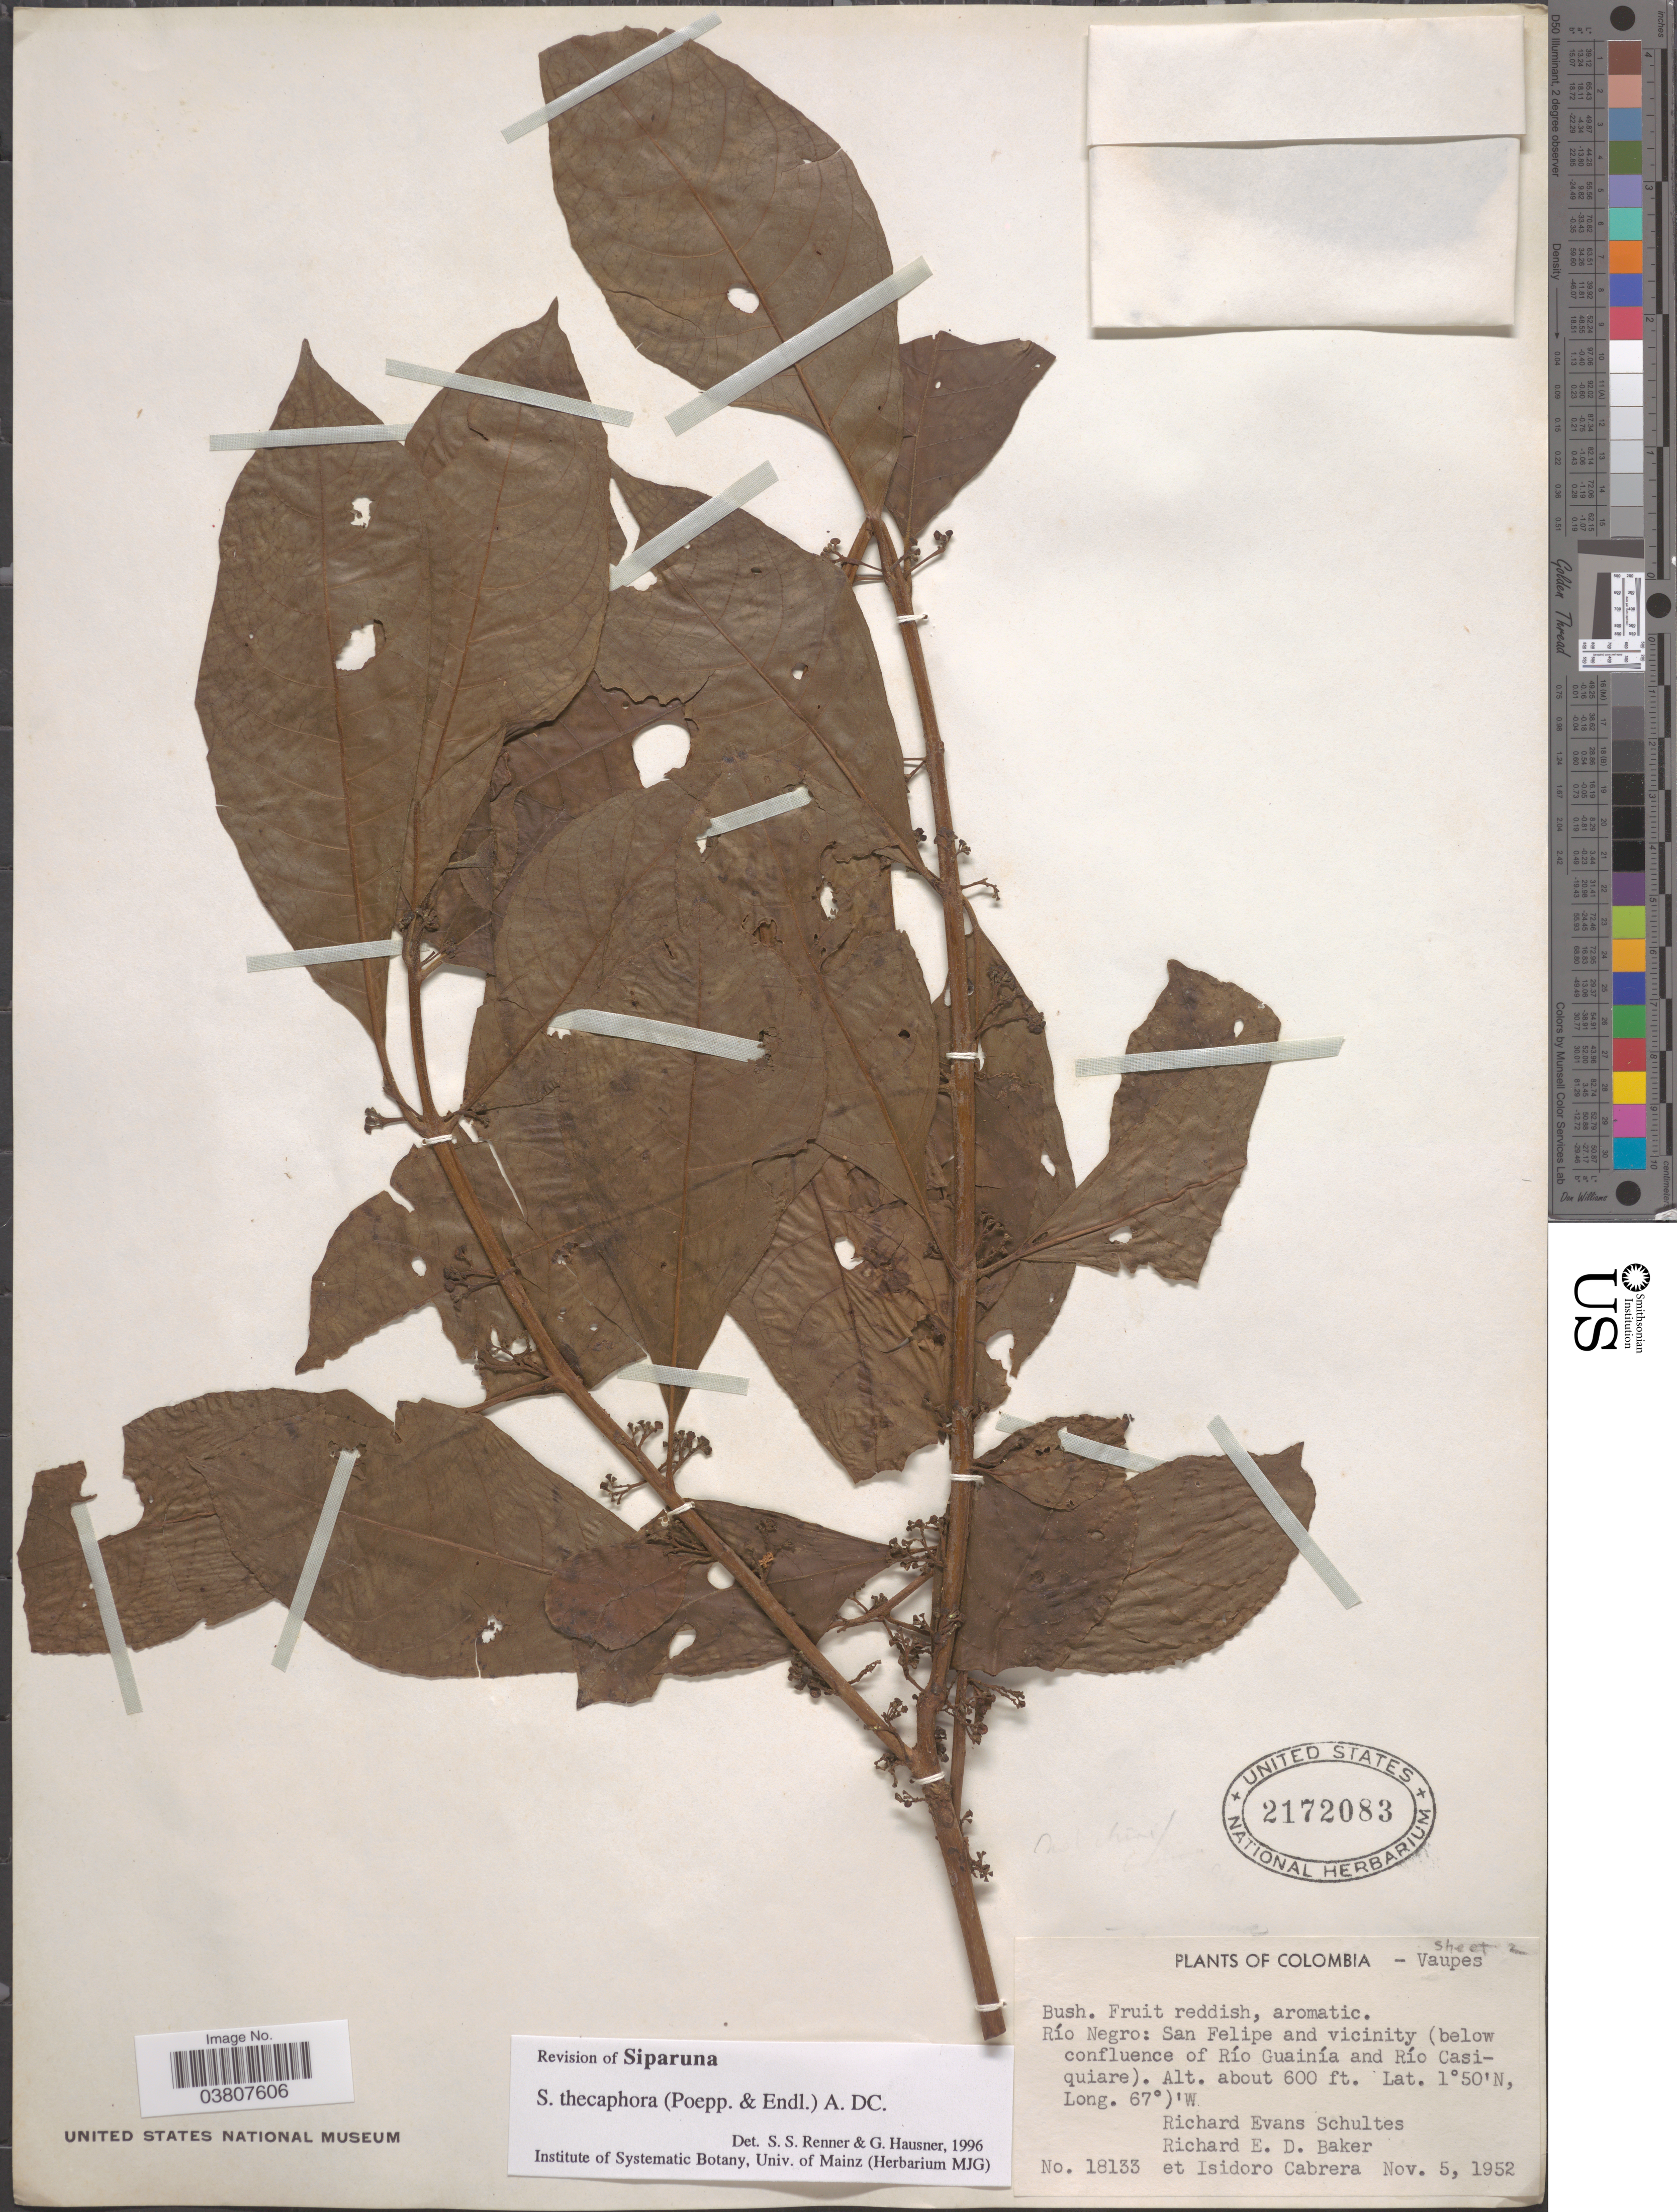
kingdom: Plantae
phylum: Tracheophyta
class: Magnoliopsida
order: Laurales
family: Siparunaceae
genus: Siparuna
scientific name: Siparuna thecaphora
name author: (Poepp. & Endl.) A. DC.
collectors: R. E. Schultes & R. E. D. Baker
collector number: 18133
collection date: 1952-11-05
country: Colombia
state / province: Vaupés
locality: Río Negro: San Felipe and vicinity (below confluence of Río Guainía and Río Casiquiare.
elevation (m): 183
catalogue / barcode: US 2172083